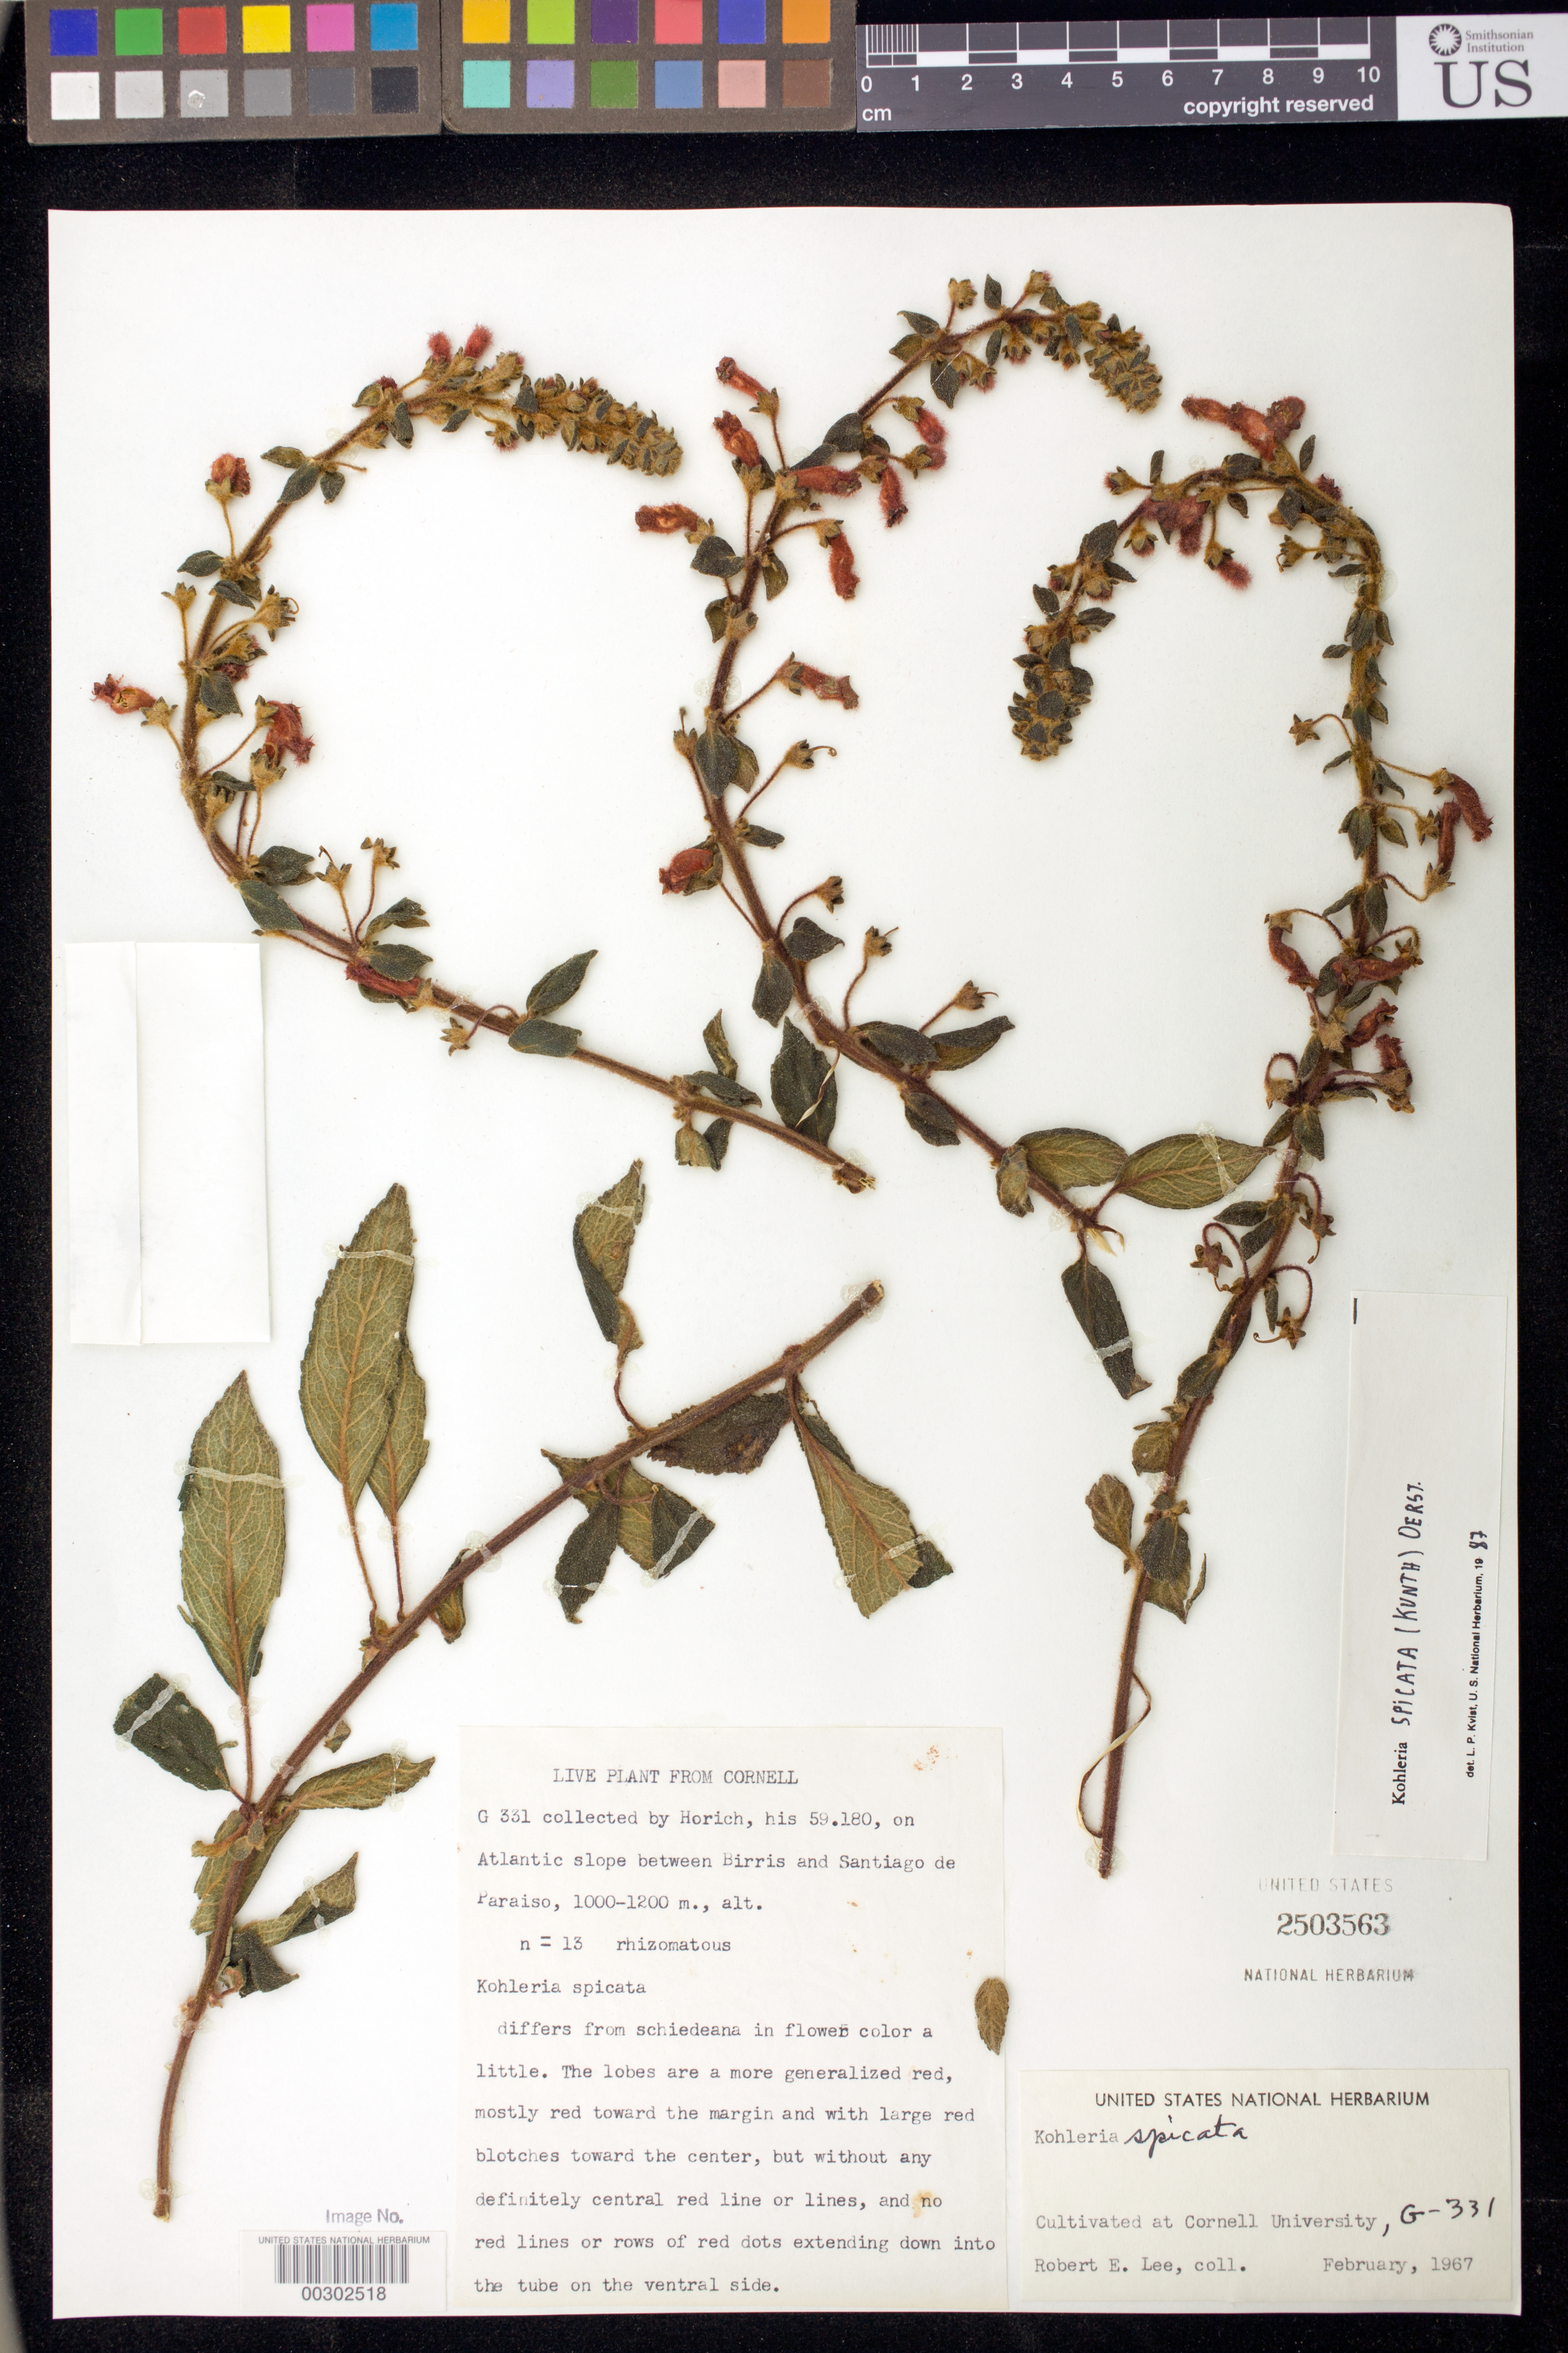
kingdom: Plantae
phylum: Tracheophyta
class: Magnoliopsida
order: Lamiales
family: Gesneriaceae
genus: Kohleria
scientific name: Kohleria spicata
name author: (Kunth) Oerst.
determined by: Kvist, L. P., (US), Smithsonian Institution - National Museum of Natural History (UNITED STATES)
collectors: R. Lee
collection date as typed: Feb 1967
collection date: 1967-02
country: Costa Rica / Panama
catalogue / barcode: US 2503563